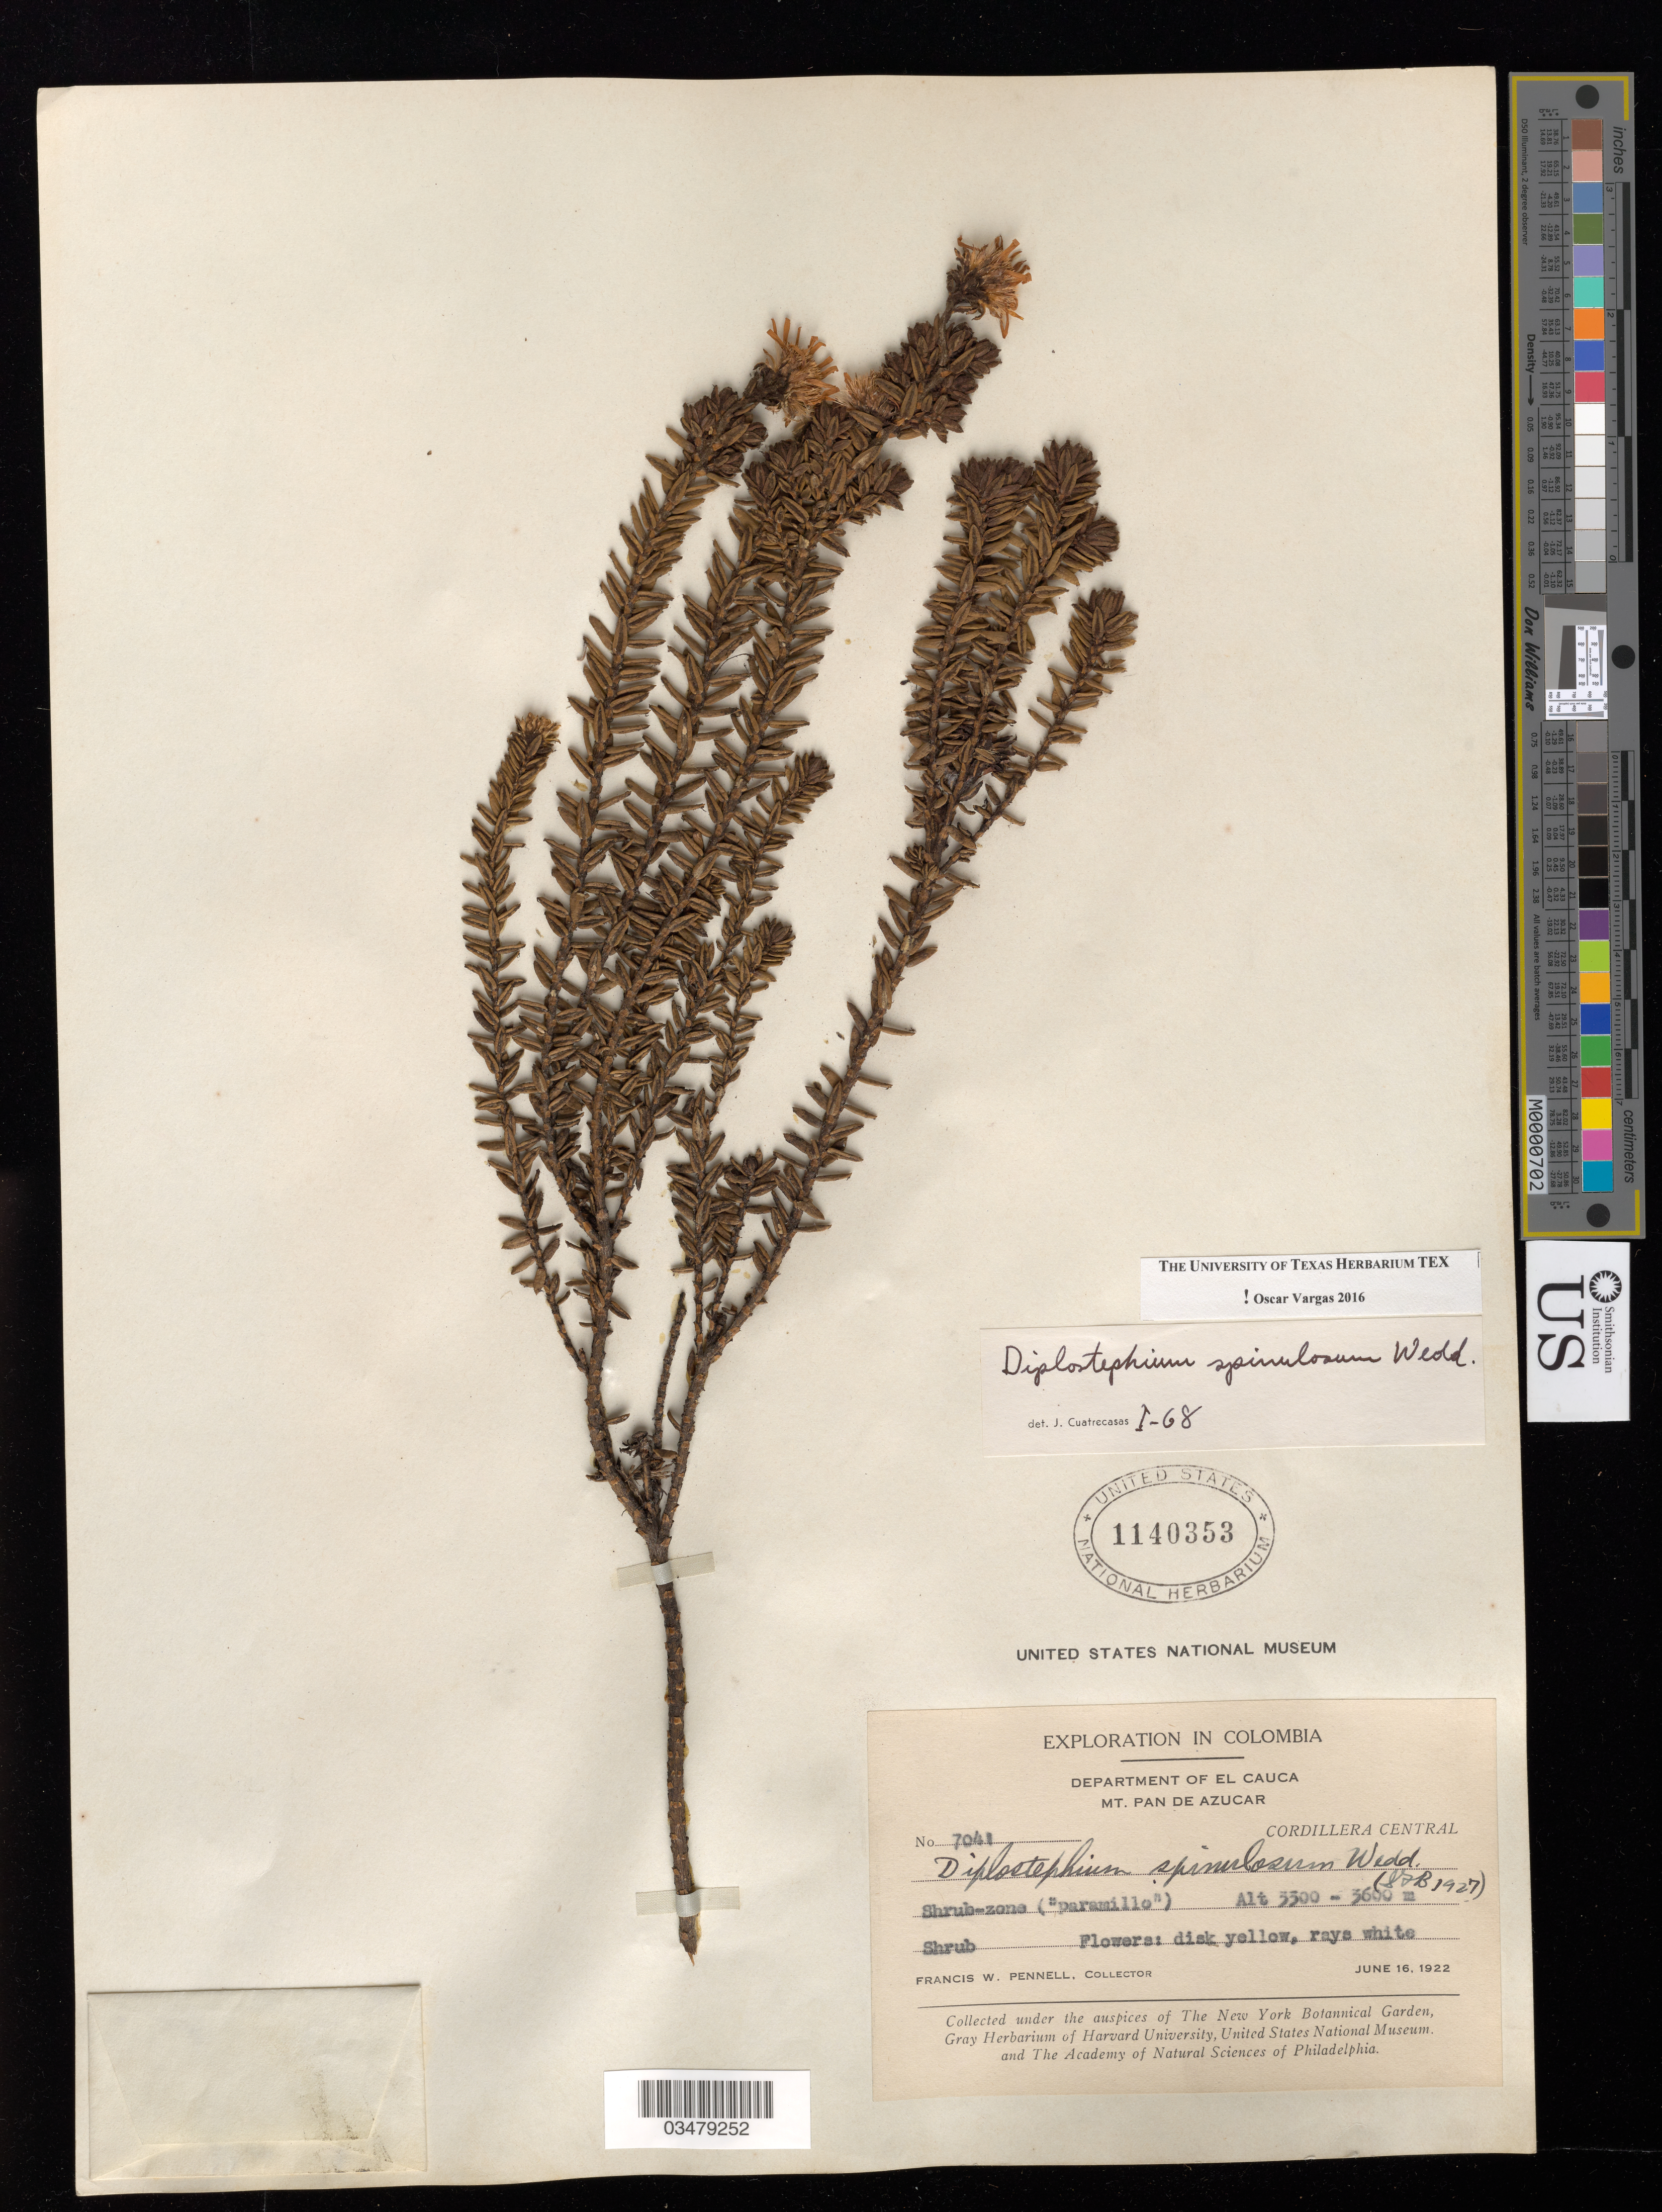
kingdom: Plantae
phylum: Tracheophyta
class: Magnoliopsida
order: Asterales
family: Asteraceae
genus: Diplostephium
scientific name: Diplostephium spinulosum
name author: Wedd.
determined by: Vargas, Oscar M.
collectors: F. W. Pennell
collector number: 7041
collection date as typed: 16 Jun 1922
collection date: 1922-06-16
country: Colombia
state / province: Cauca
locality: Mt Pan de Azucar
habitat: Scrub-zona (paramillo)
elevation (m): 3300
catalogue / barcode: US 1140353